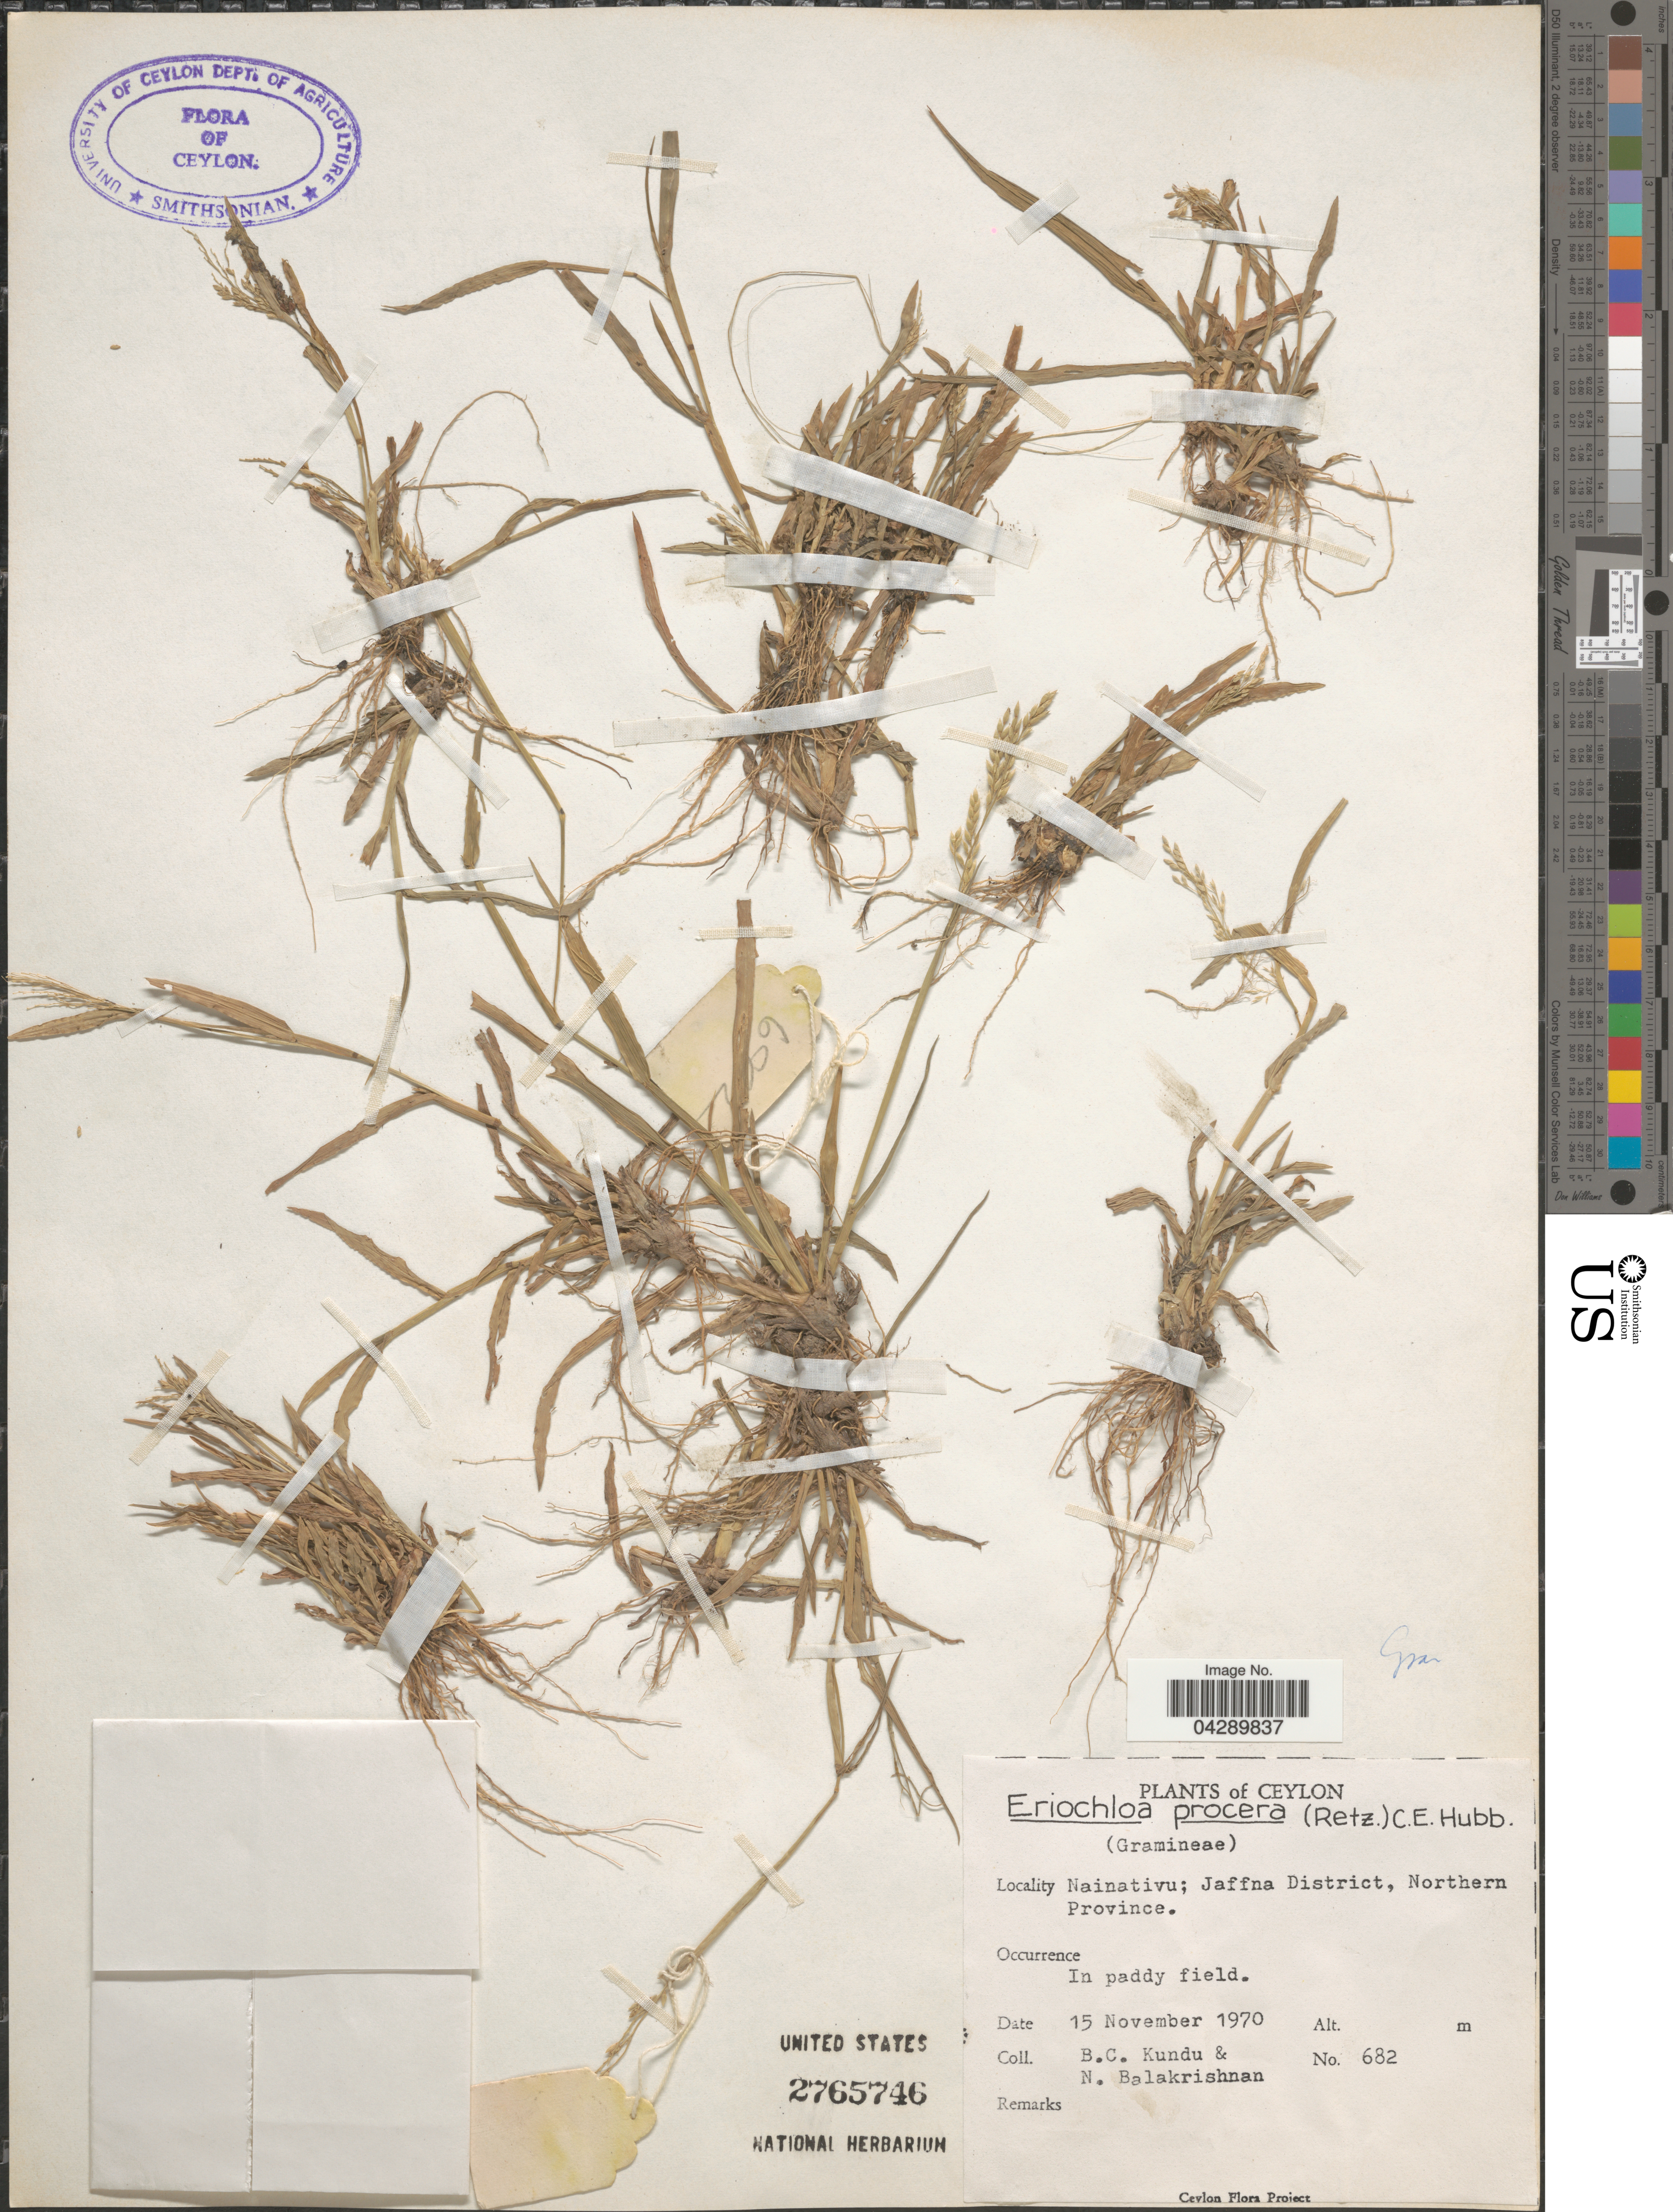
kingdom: Plantae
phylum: Tracheophyta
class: Liliopsida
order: Poales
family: Poaceae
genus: Eriochloa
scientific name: Eriochloa procera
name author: (Retz.) C.E. Hubb.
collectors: B. C. Kundu & N. Balakrishnan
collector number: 682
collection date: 1970-11-15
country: Sri Lanka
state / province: Northern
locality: Ceylon. Nainativu; Jaffna District. In paddy field.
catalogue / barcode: US 2765746